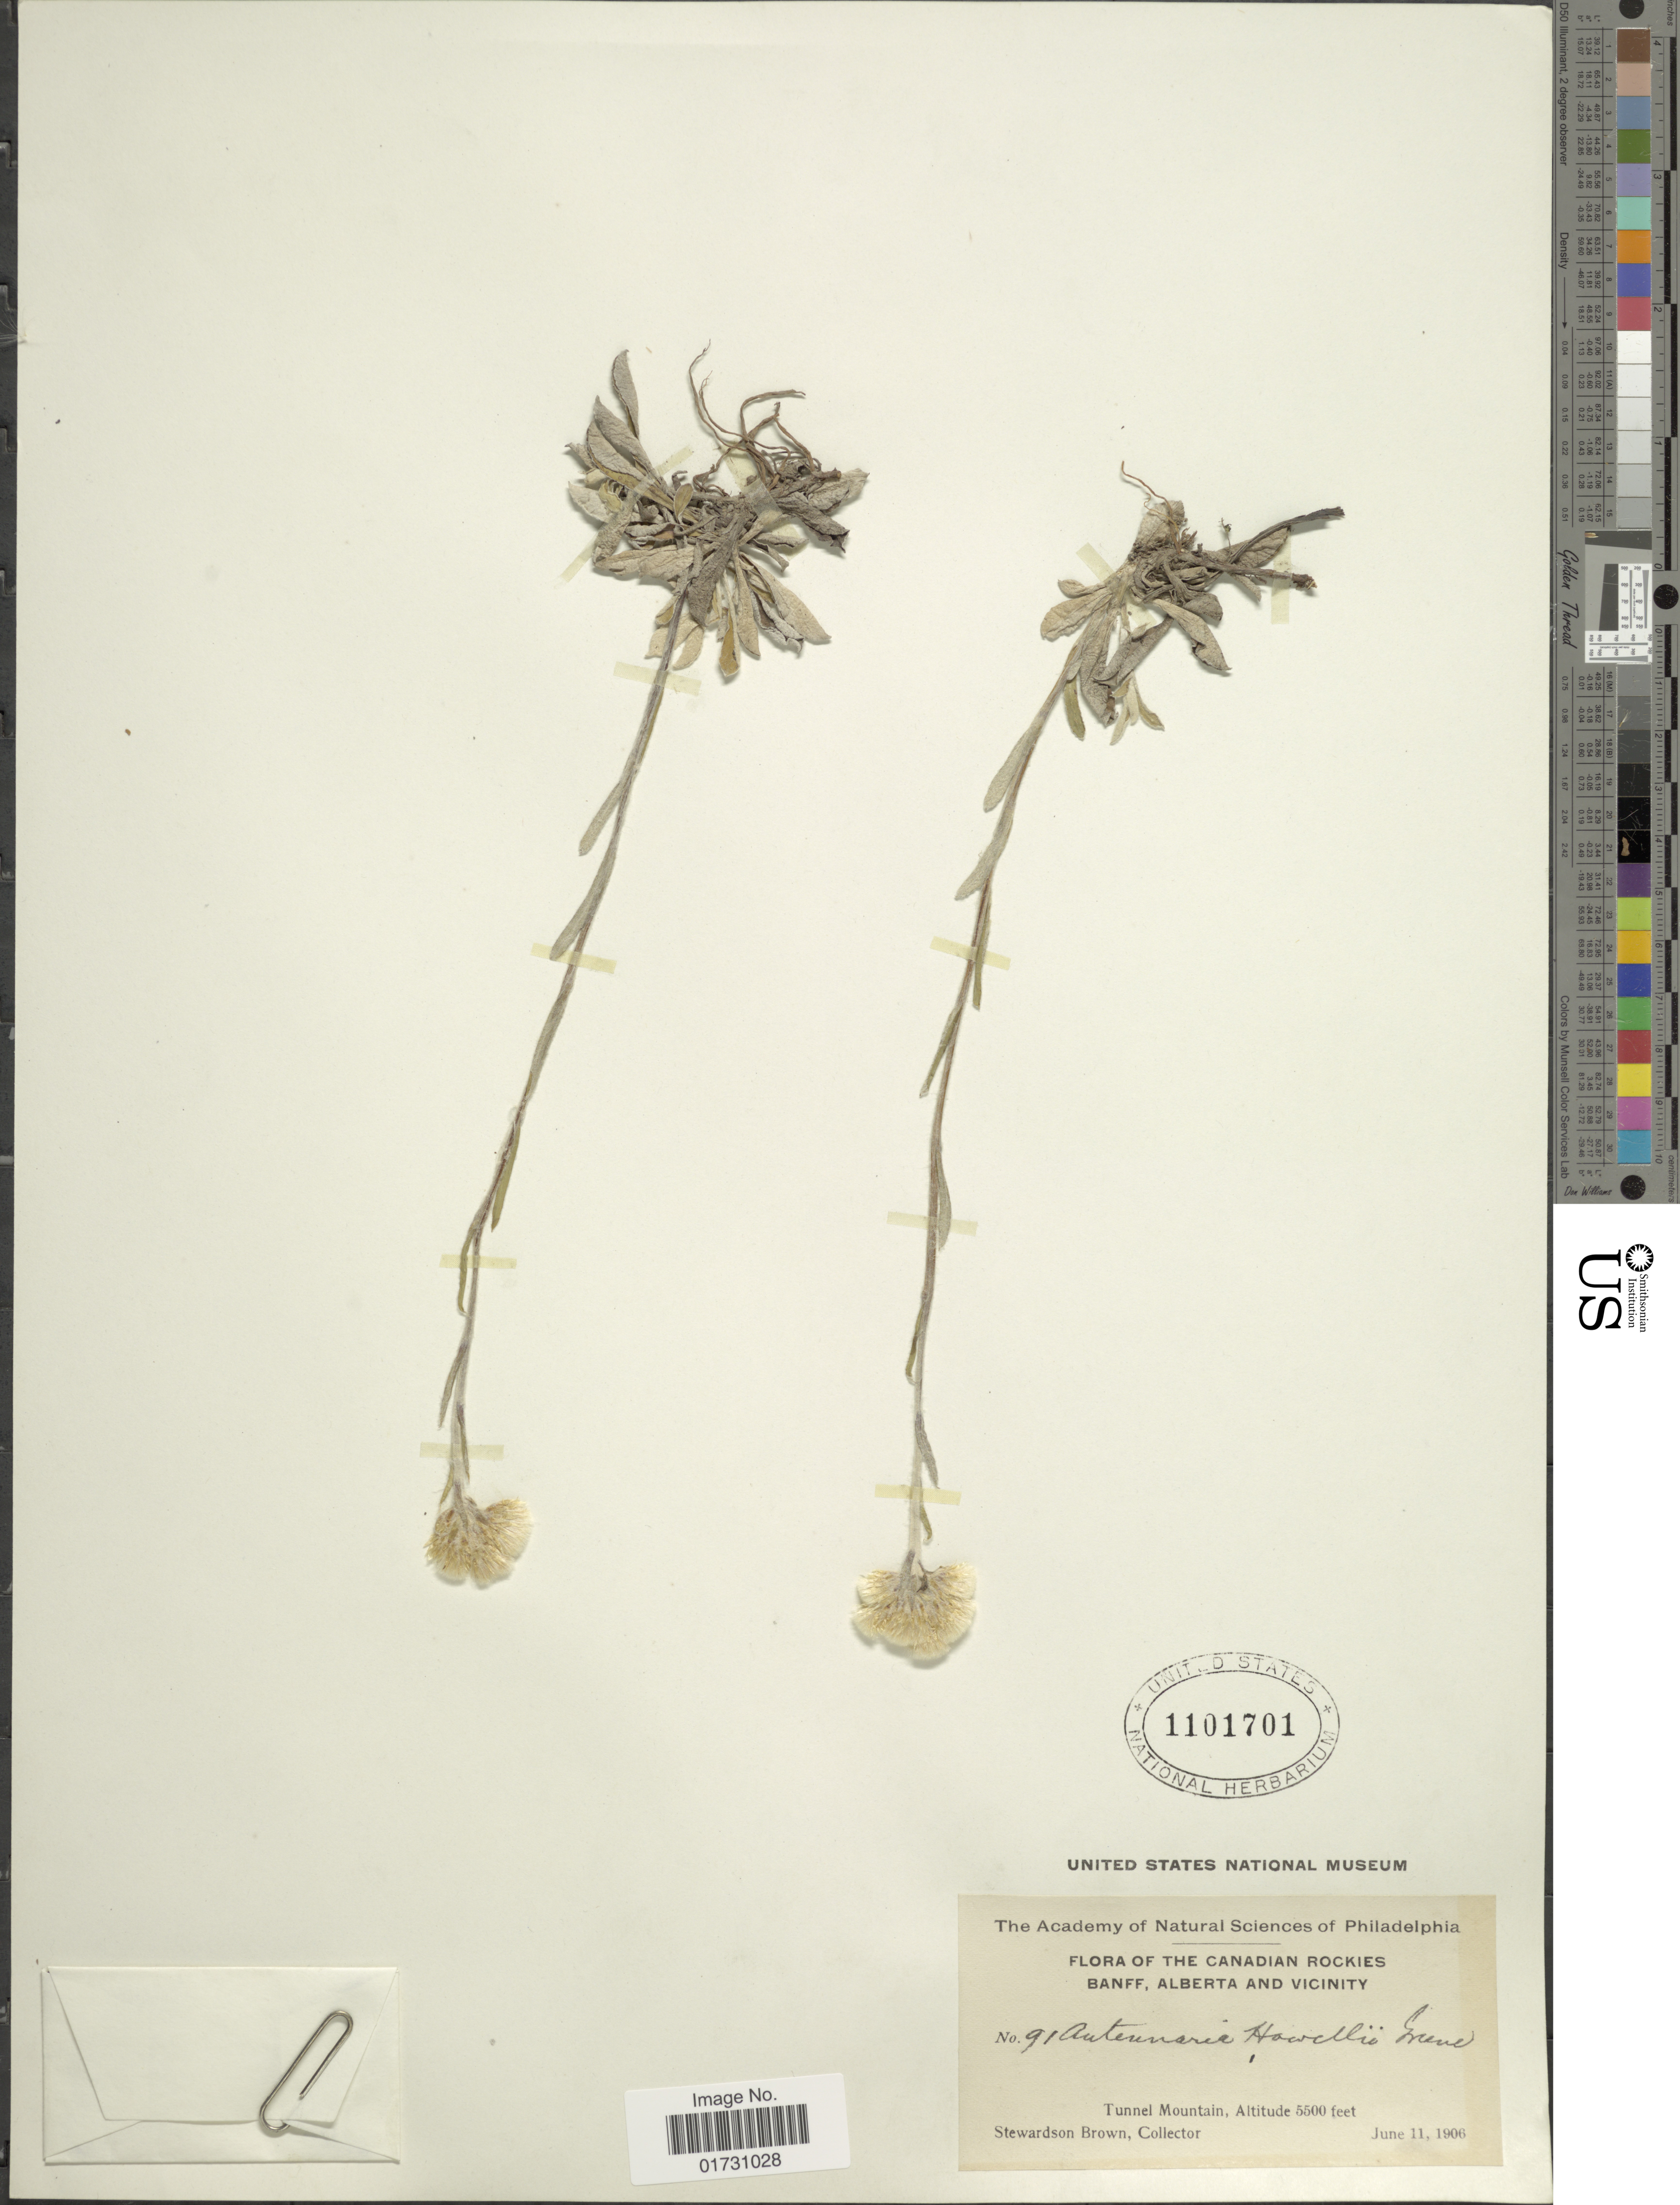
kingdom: Plantae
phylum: Tracheophyta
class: Magnoliopsida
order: Asterales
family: Asteraceae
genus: Antennaria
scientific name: Antennaria howellii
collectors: S. Brown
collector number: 91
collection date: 1906-06-11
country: Canada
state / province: Alberta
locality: The Canadian Rockies Banff, Alberta and Vicinity, Tunnel Mountain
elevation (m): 1676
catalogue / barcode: US 1101701